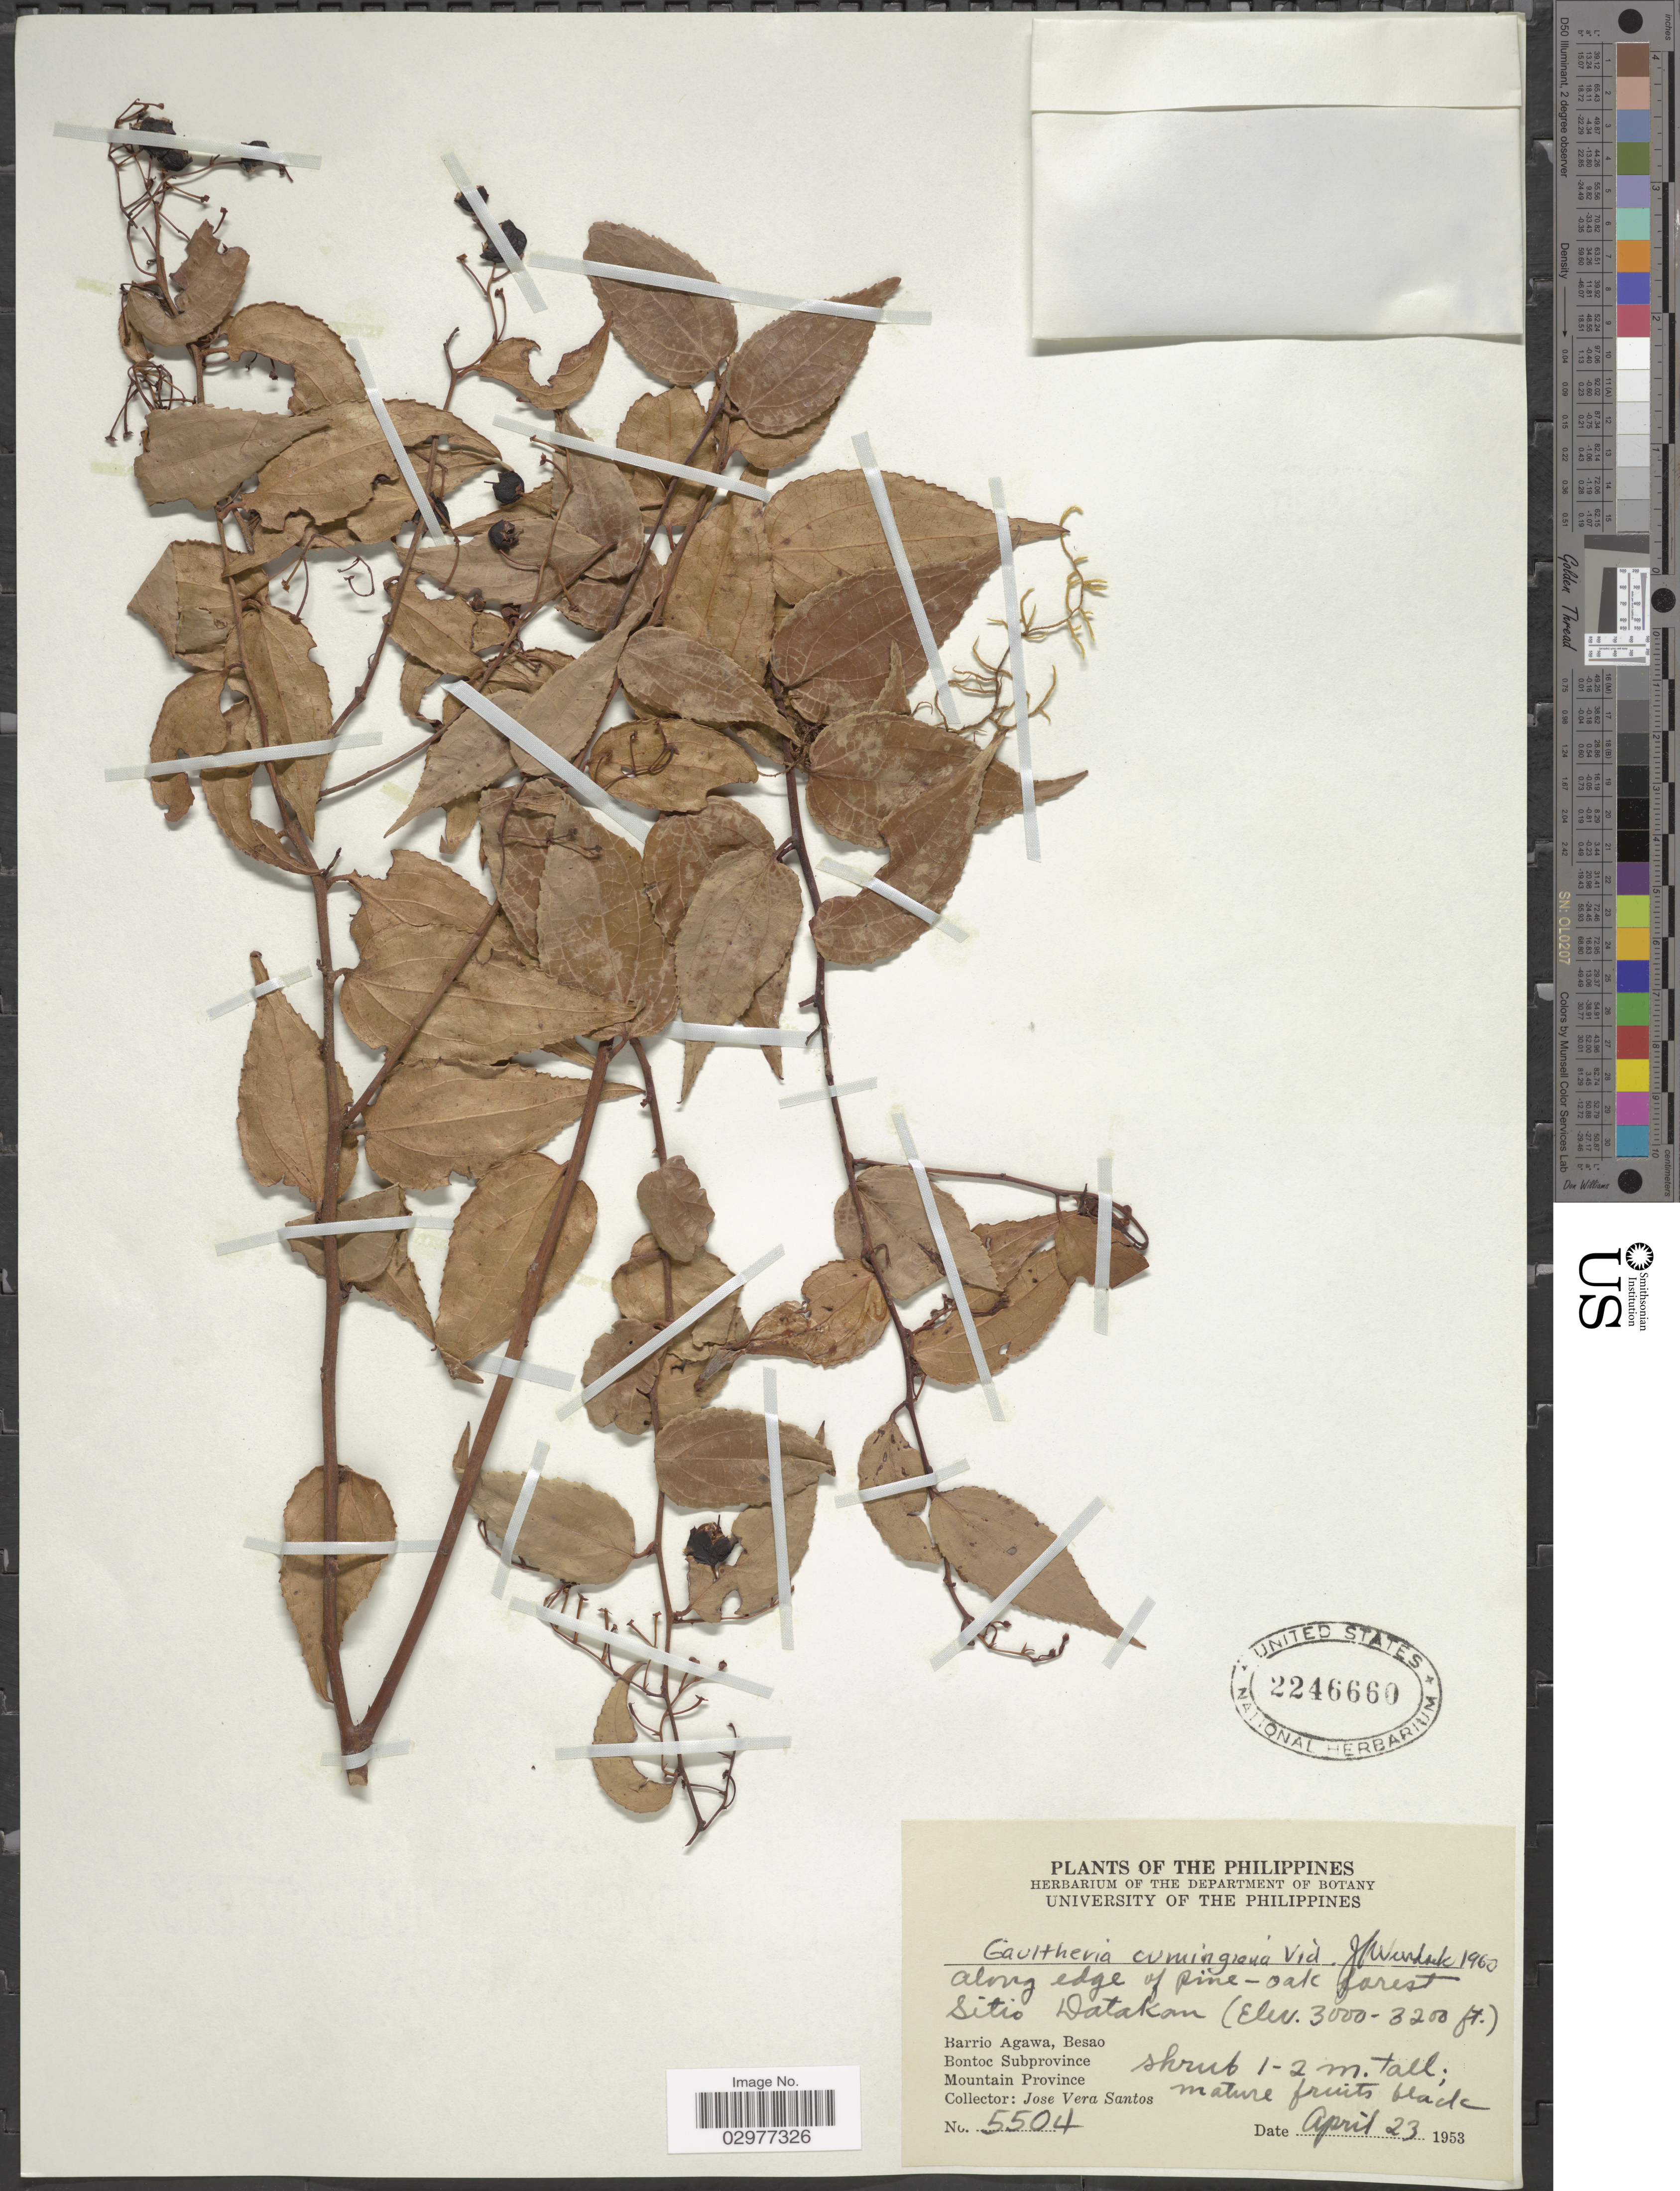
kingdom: Plantae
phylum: Tracheophyta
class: Magnoliopsida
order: Ericales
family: Ericaceae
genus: Gaultheria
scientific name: Gaultheria cumingiana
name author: S. Vidal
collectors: J. Santos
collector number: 5504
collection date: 1953-04-23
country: Philippines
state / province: Cordillera (Administrative Region)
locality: Along edge of pine-oak forest. Sitio Datakan. Barrio Agawa, Besao. Bontoc Subprovince, Mountain Province.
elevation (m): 914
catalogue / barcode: US 2246660